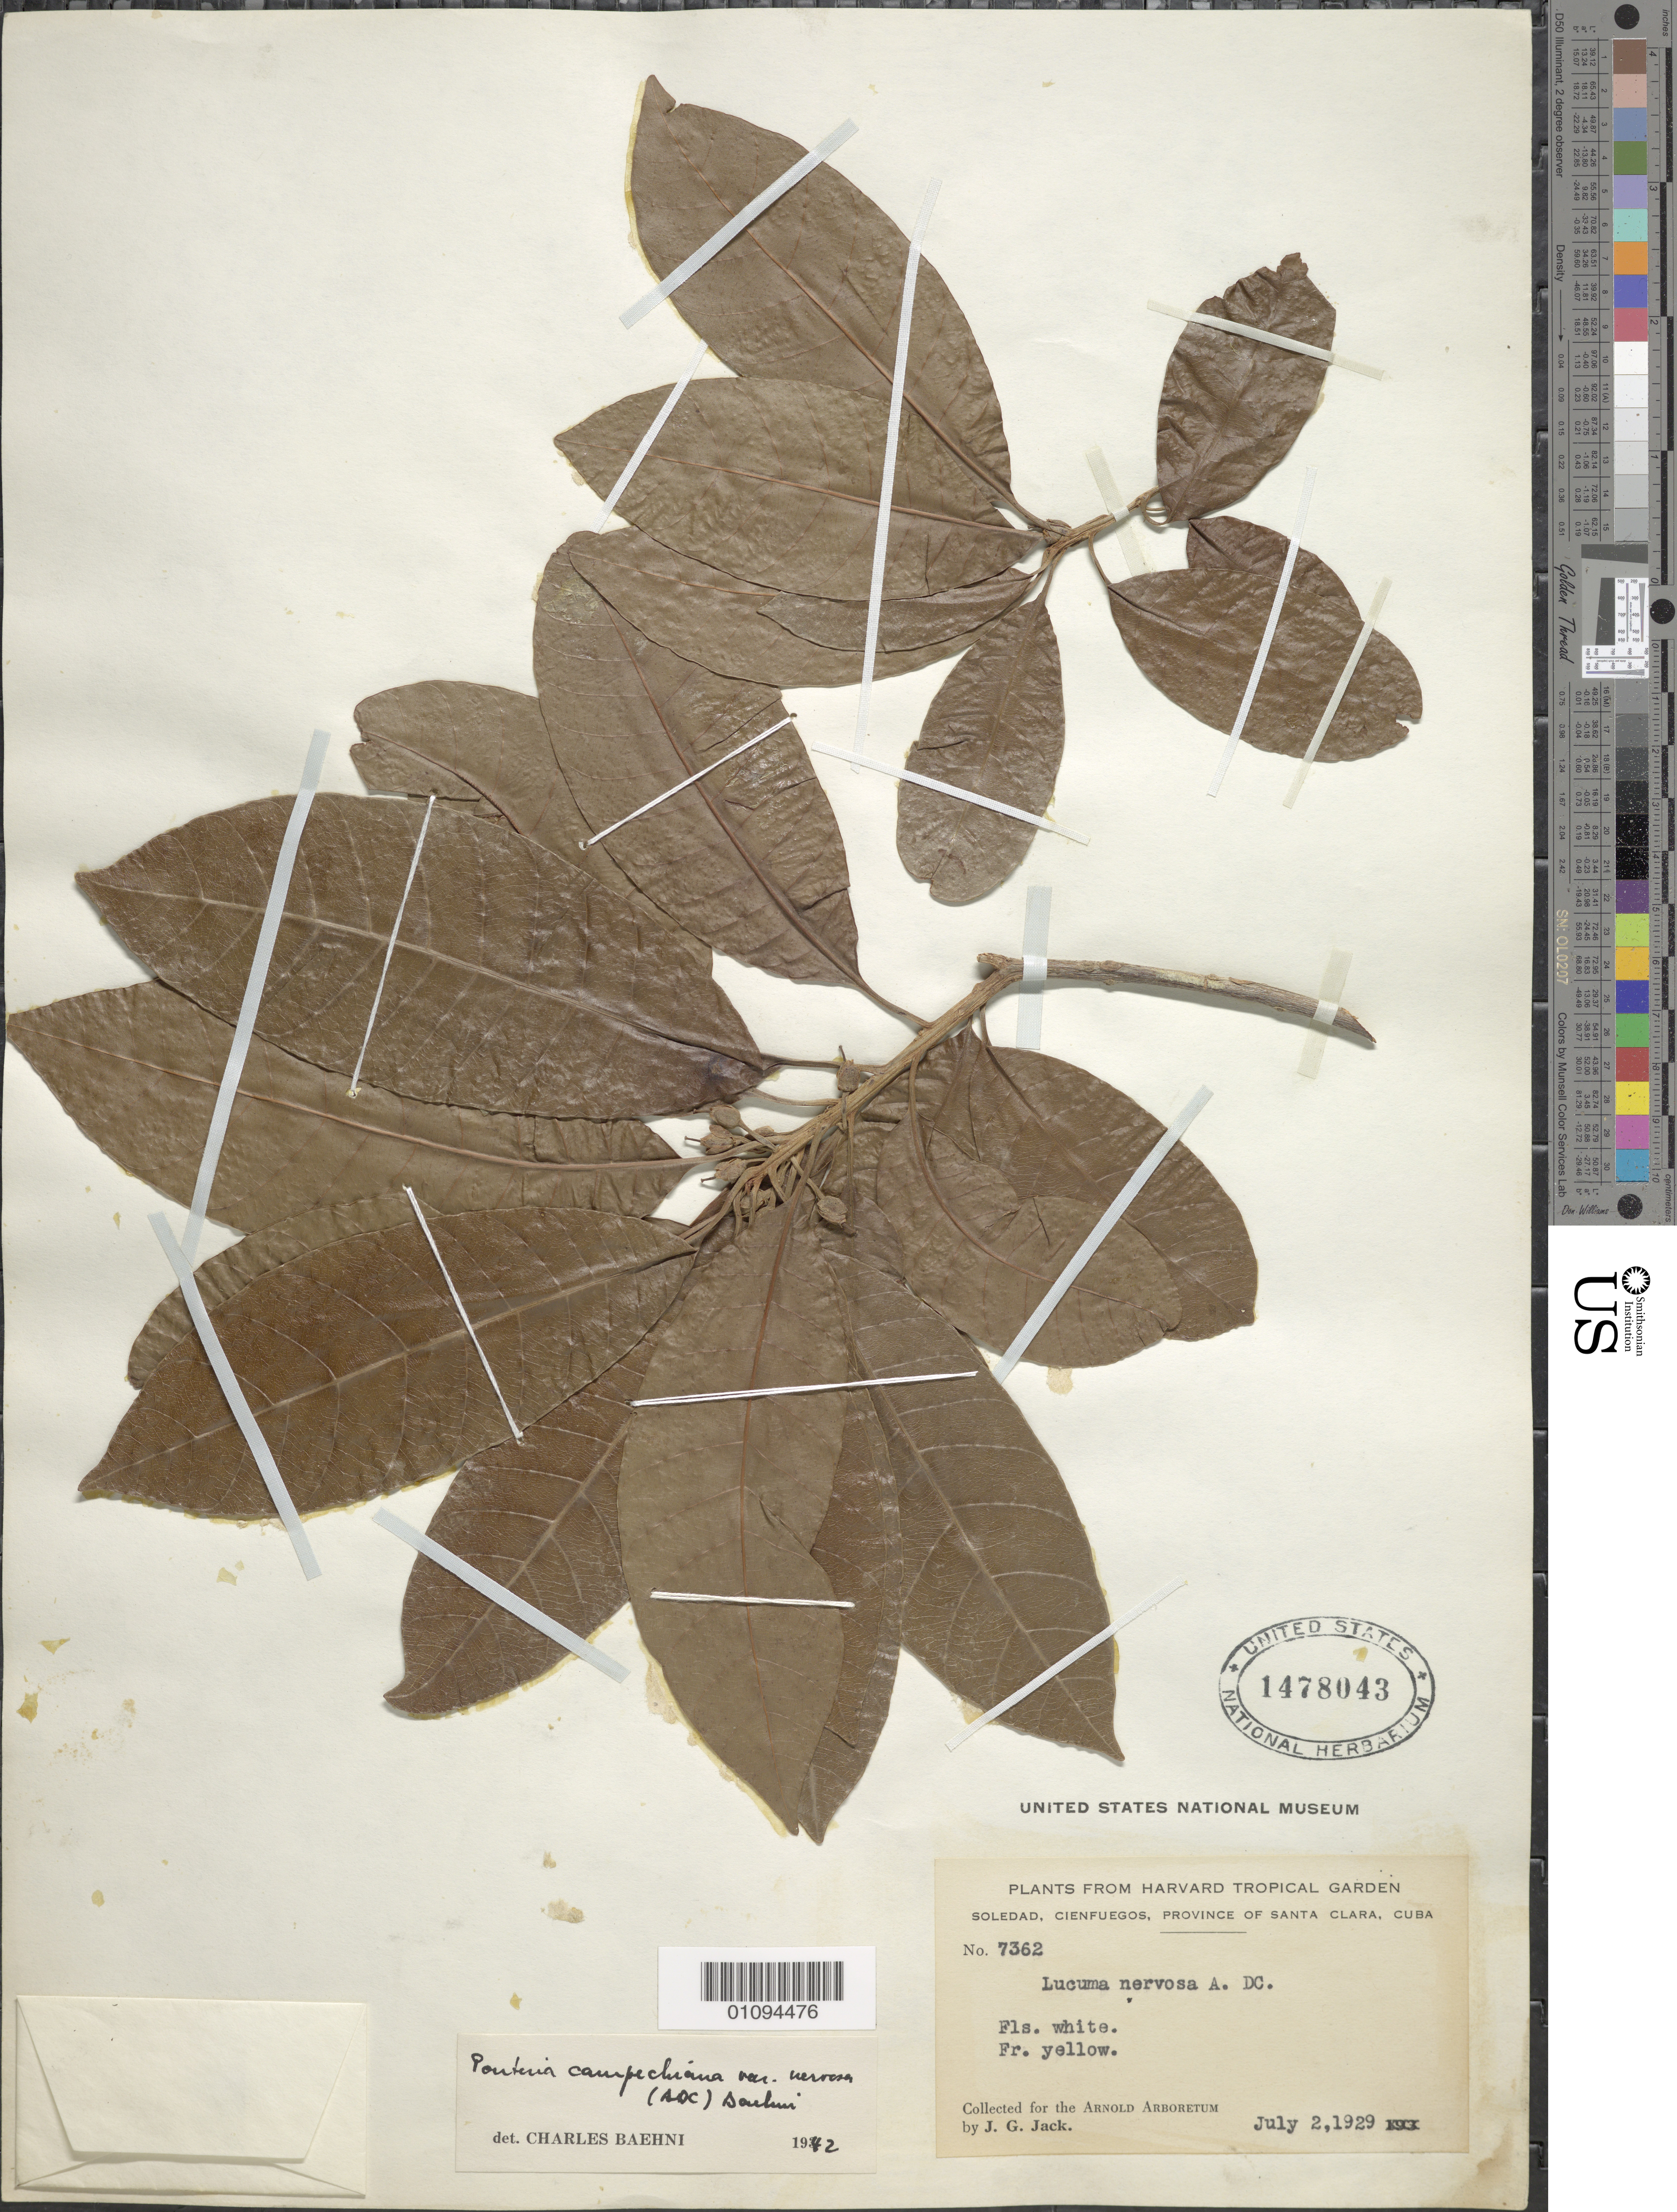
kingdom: Plantae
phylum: Tracheophyta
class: Magnoliopsida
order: Ericales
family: Sapotaceae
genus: Pouteria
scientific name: Pouteria campechiana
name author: (Kunth) Baehni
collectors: J. G. Jack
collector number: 7362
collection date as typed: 02 Jul 1929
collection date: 1929-07-02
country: Cuba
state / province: Cienfuegos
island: Cuba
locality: Soledad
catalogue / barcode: US 1478043